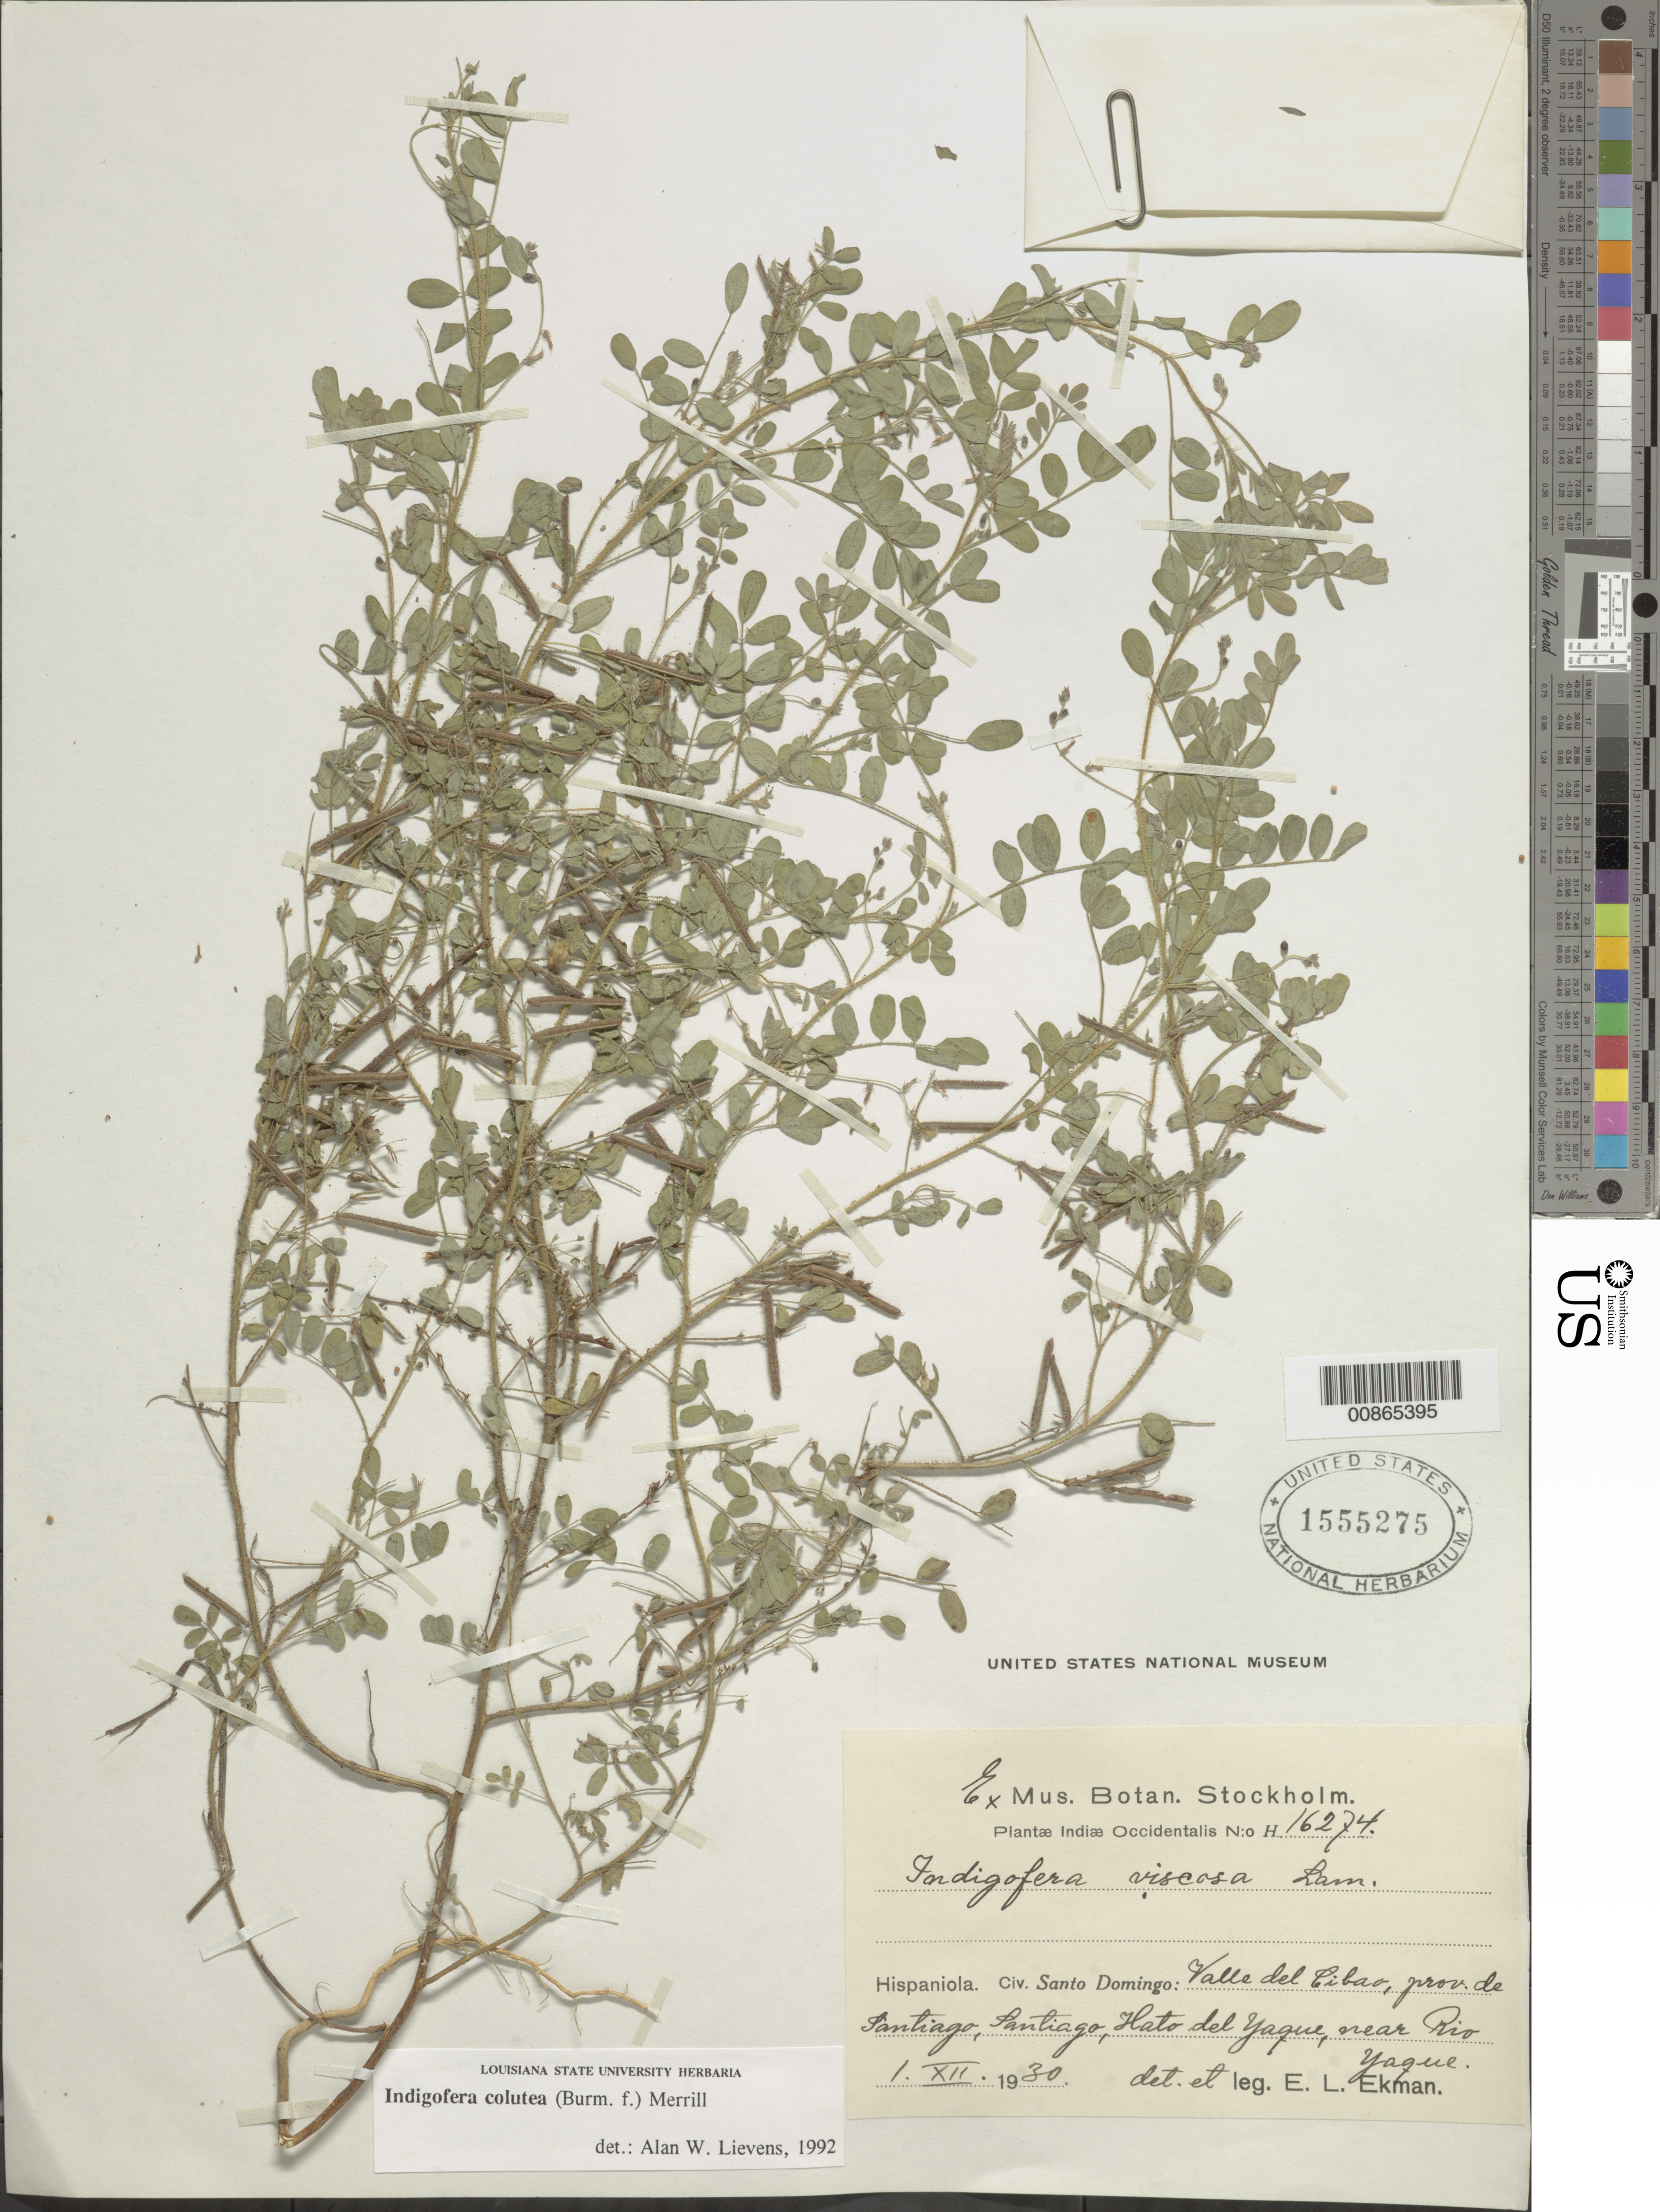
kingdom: Plantae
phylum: Tracheophyta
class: Magnoliopsida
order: Fabales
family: Fabaceae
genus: Indigofera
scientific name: Indigofera colutea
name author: (Burm. f.) Merr.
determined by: Lievens, A. W., (LSU), Louisiana State University Herbarium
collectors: E. L. Ekman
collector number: H 16274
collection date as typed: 01 Dec 1930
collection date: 1930-12-01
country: Dominican Republic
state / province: Santiago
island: Hispaniola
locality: Valle del Cibao, Santiago, Hato del Yaque, near Río Yaque.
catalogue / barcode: US 1555275